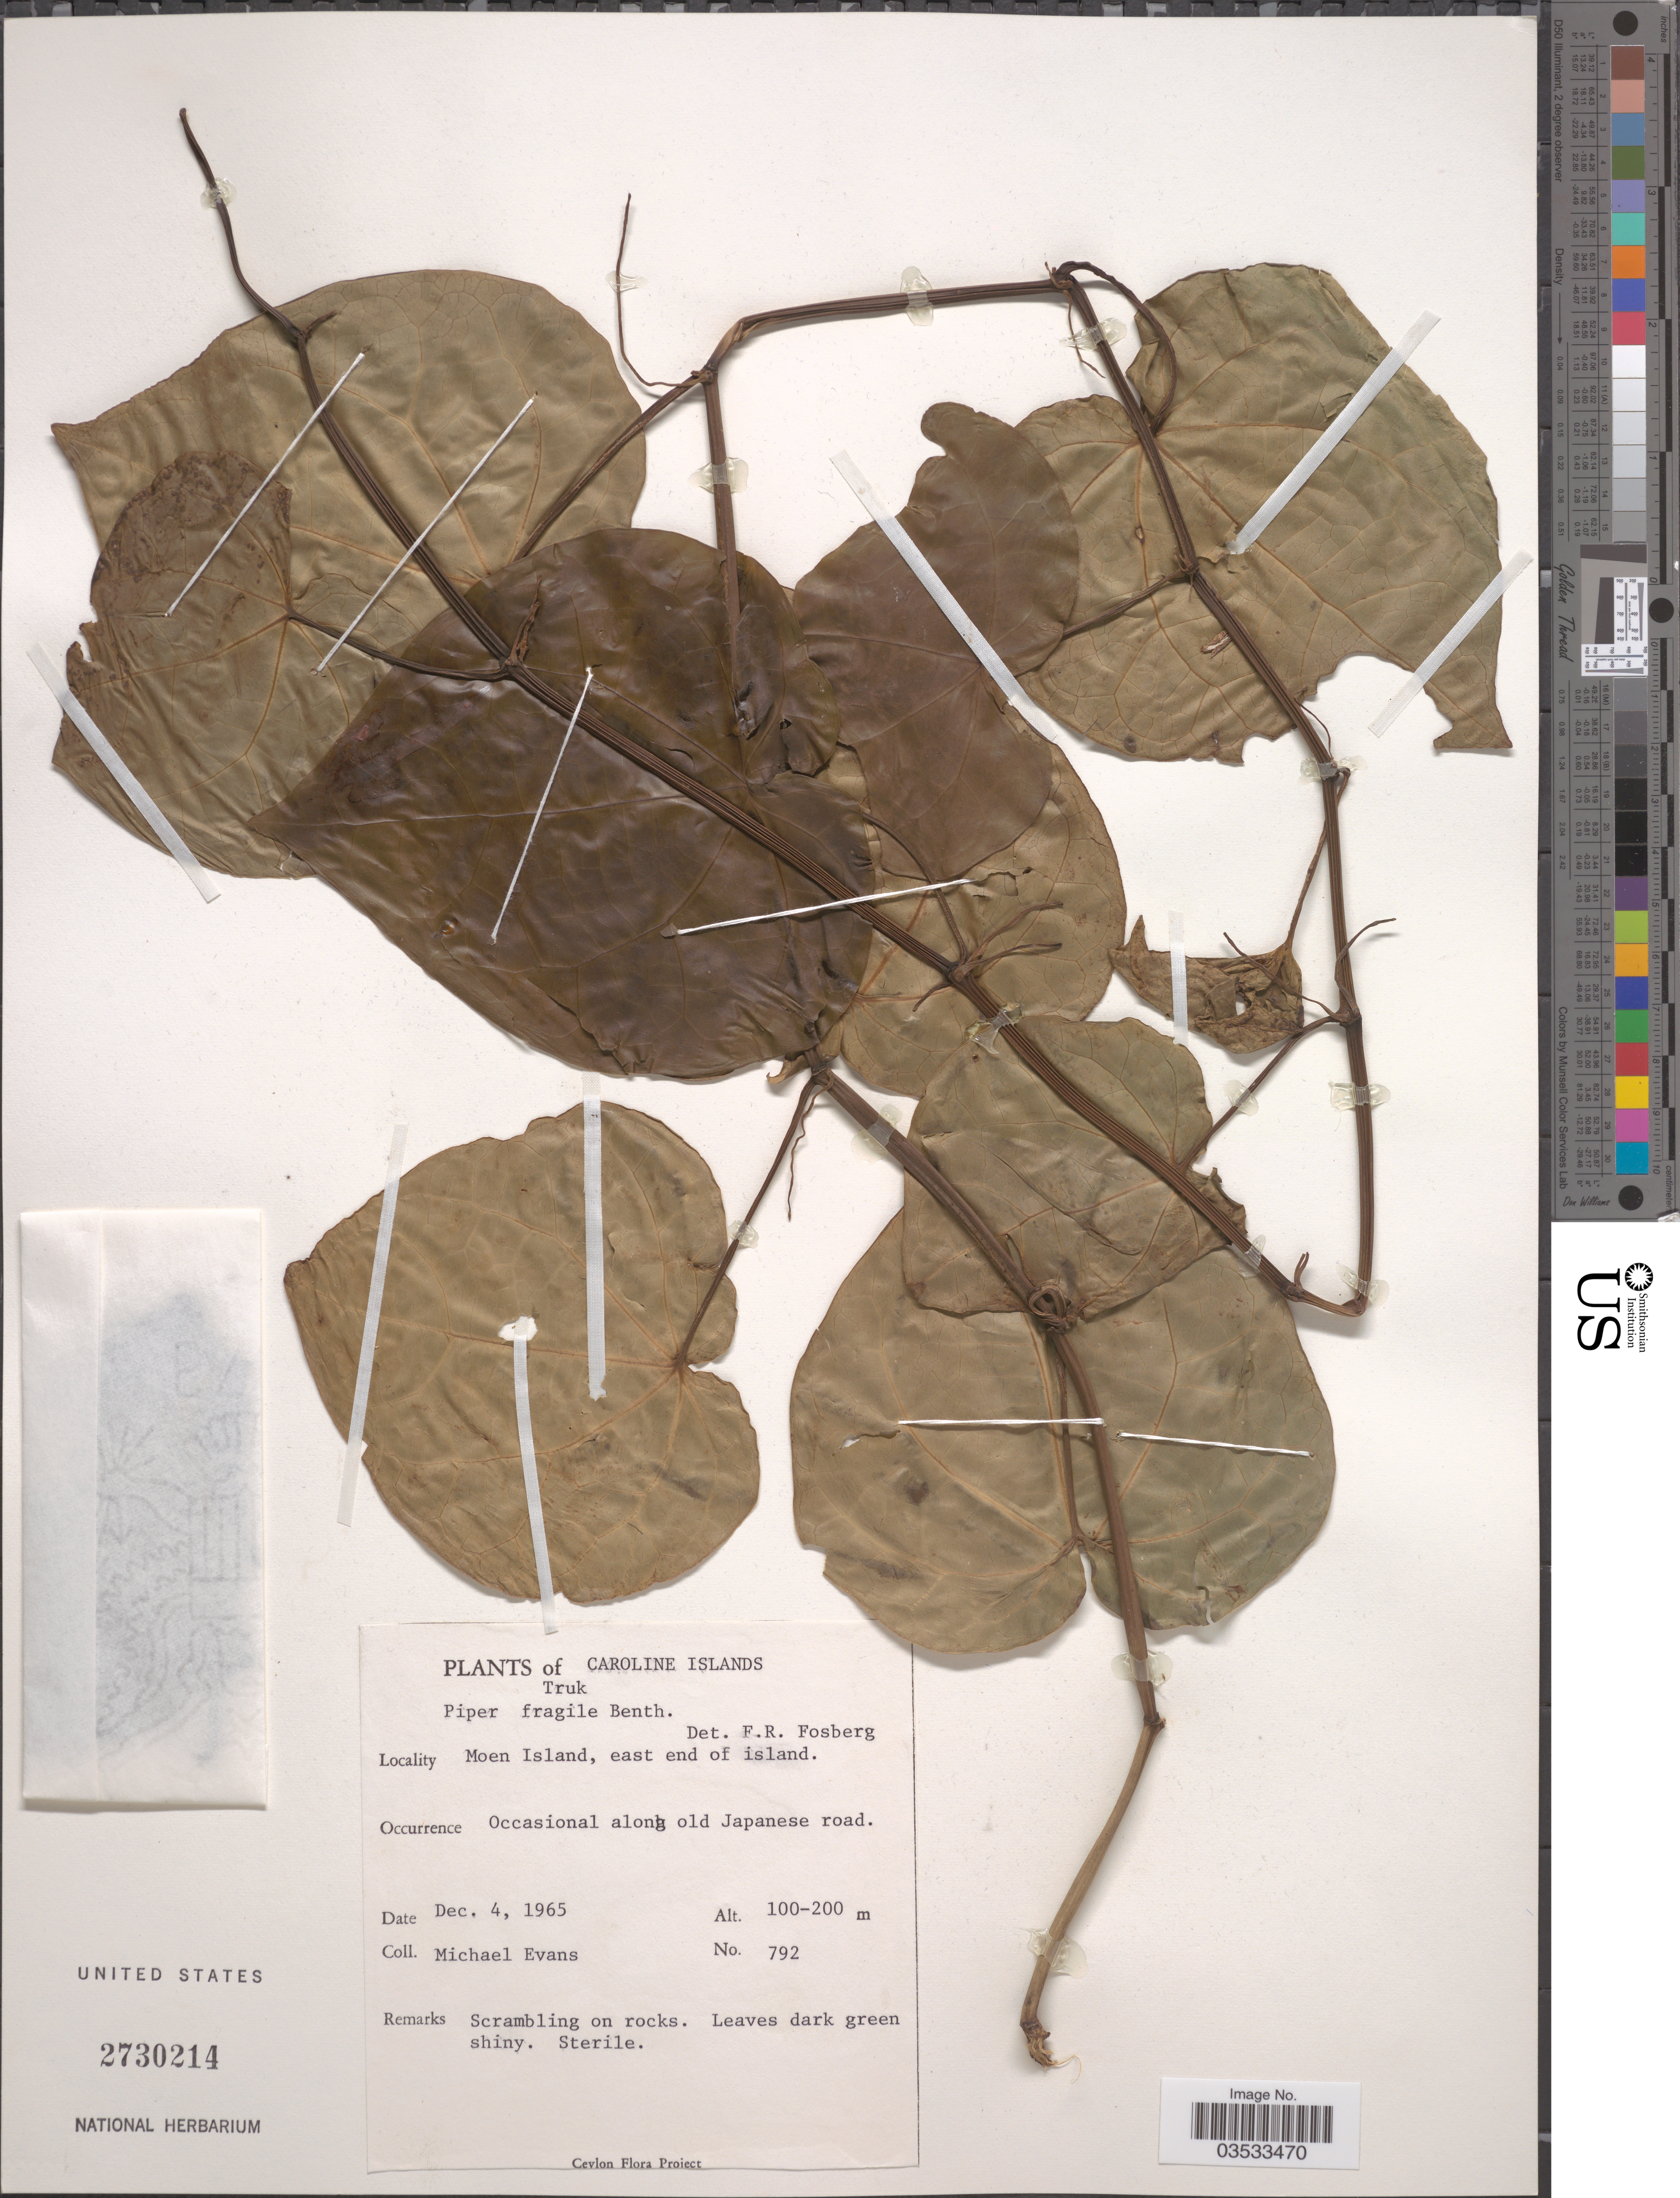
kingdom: Plantae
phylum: Tracheophyta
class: Magnoliopsida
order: Piperales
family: Piperaceae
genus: Piper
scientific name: Piper fragile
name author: Benth.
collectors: M. Evans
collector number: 792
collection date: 1965-12-04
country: Micronesia, Federated States of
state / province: Truk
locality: Caroline Islands. Moen Island, east end of island. Along old Japanese road.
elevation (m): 100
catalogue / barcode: US 2730214